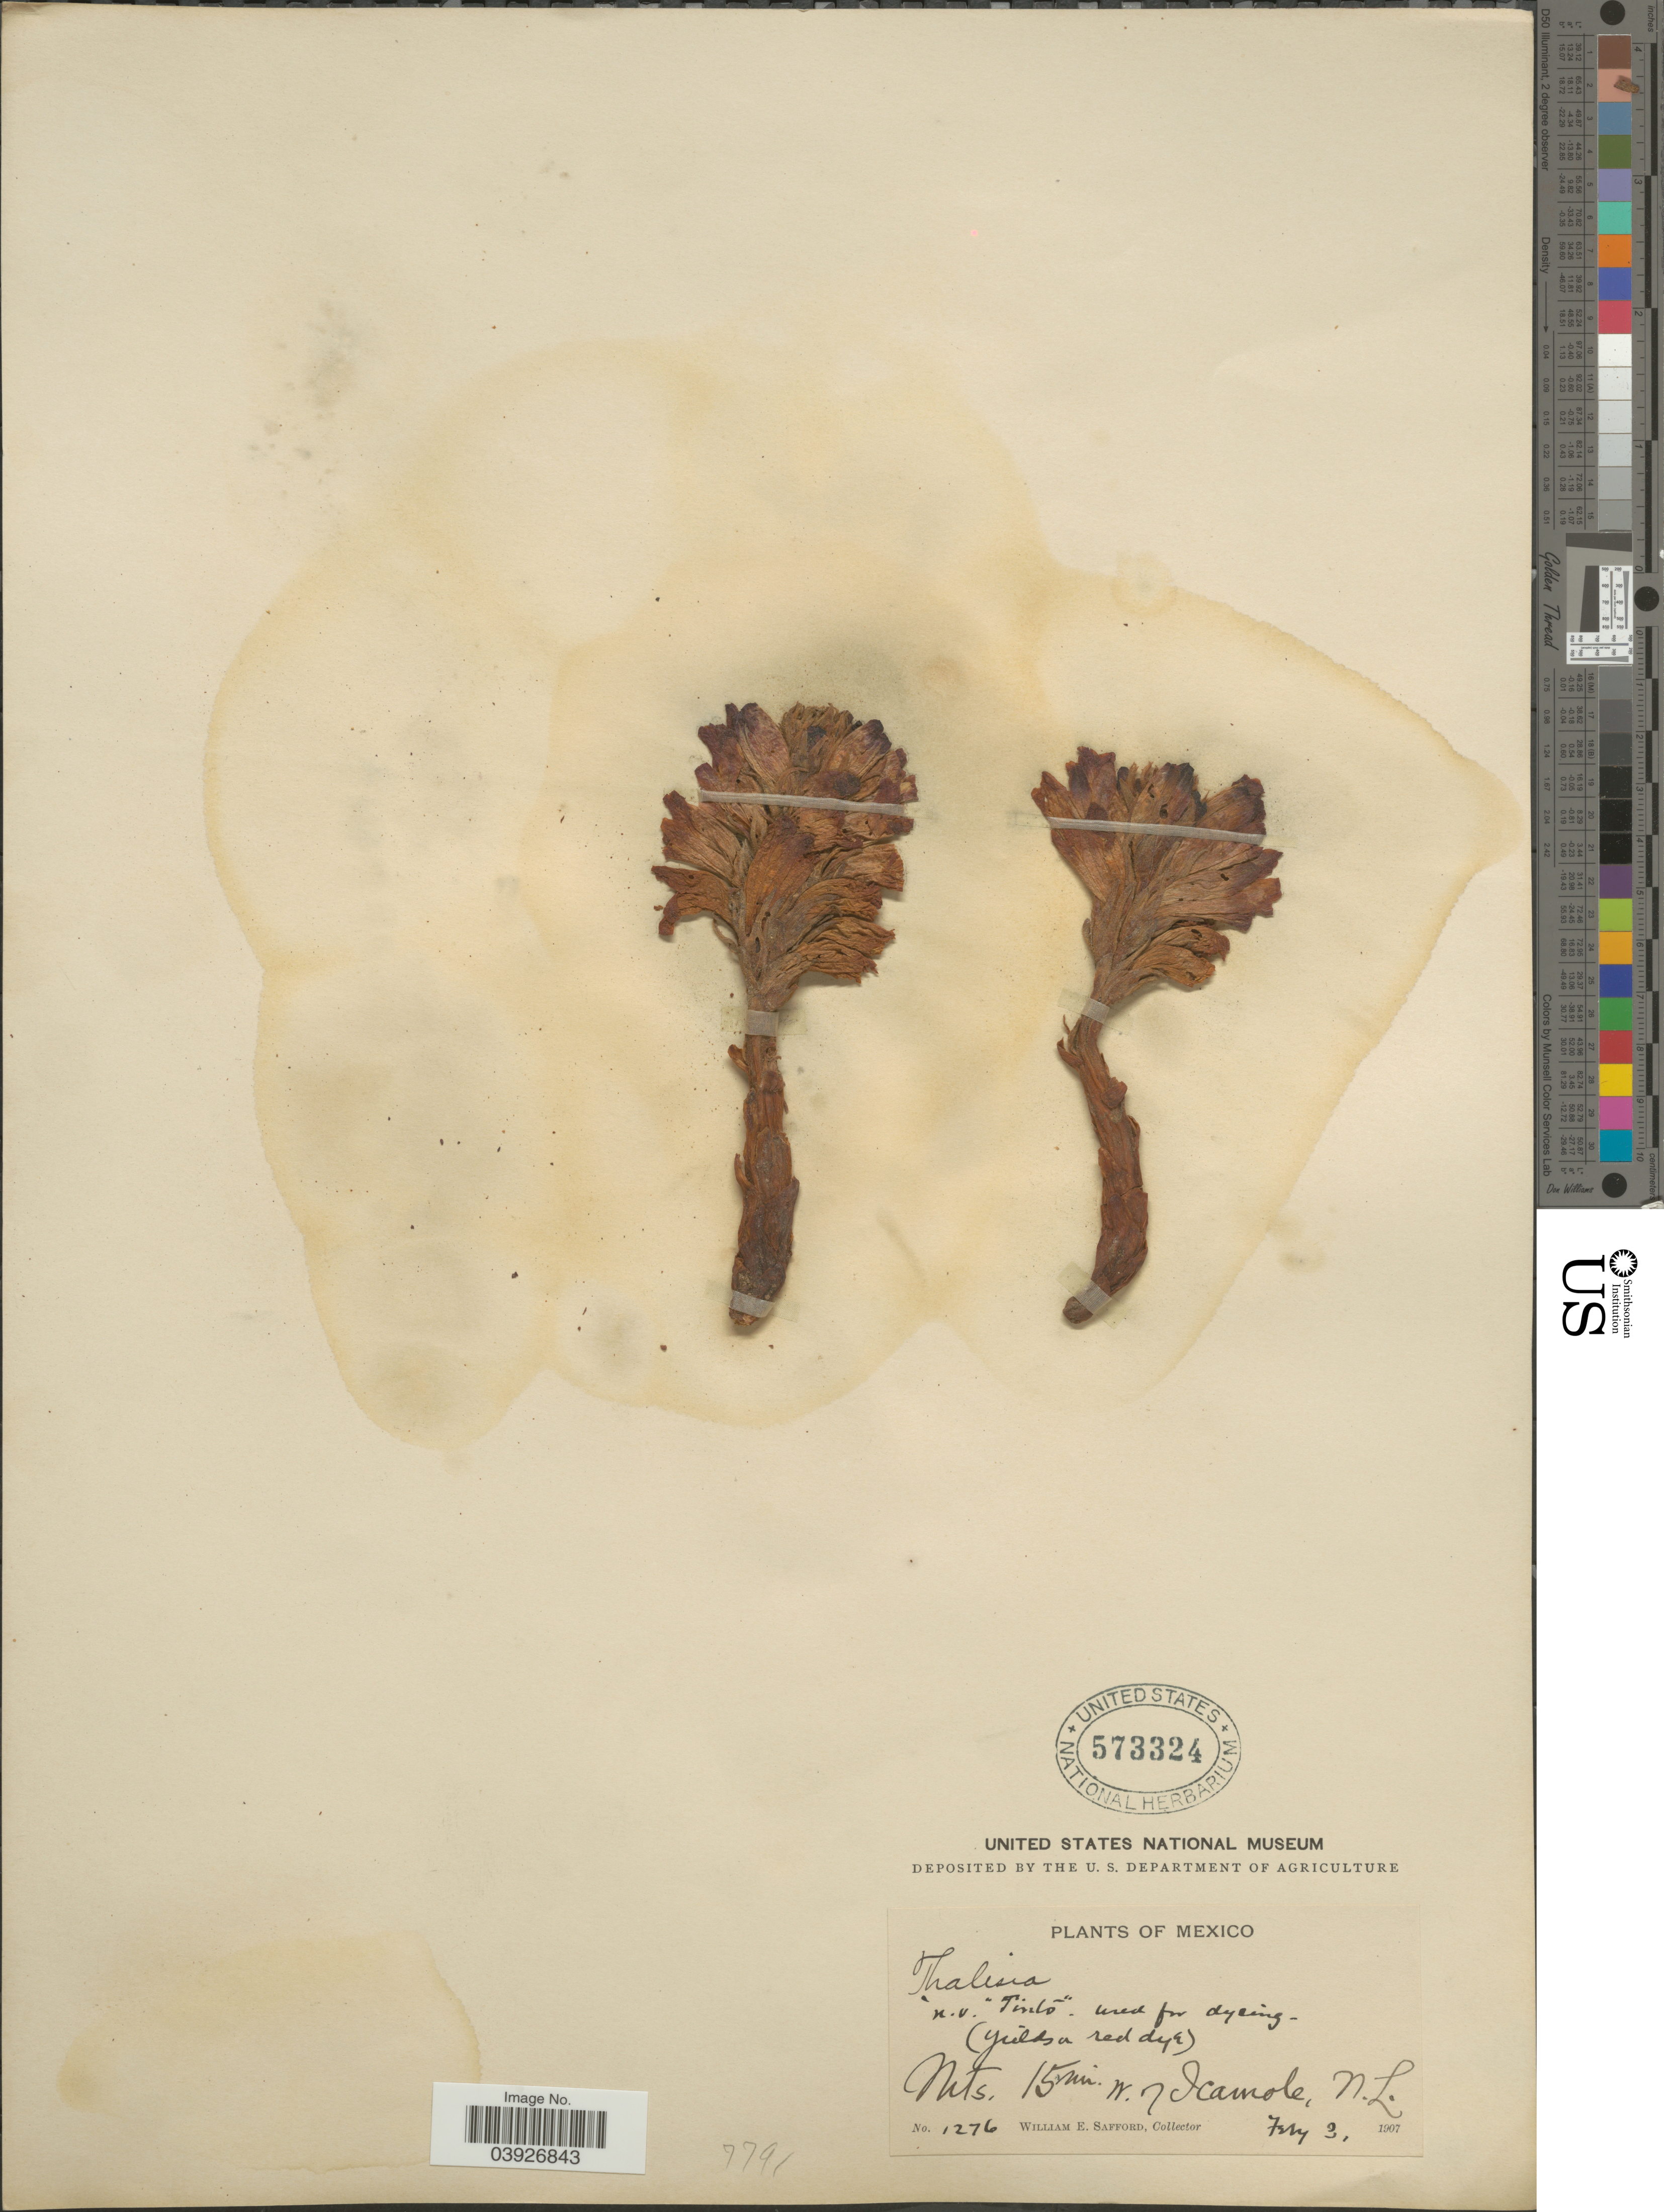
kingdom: Plantae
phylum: Tracheophyta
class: Magnoliopsida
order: Lamiales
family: Orobanchaceae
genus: Orobanche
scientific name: Orobanche sp.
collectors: W. E. Safford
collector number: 1276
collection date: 1907-02-03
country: Mexico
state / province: Nuevo León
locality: Mts. 15 mi. w of Icamole.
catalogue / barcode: US 573324